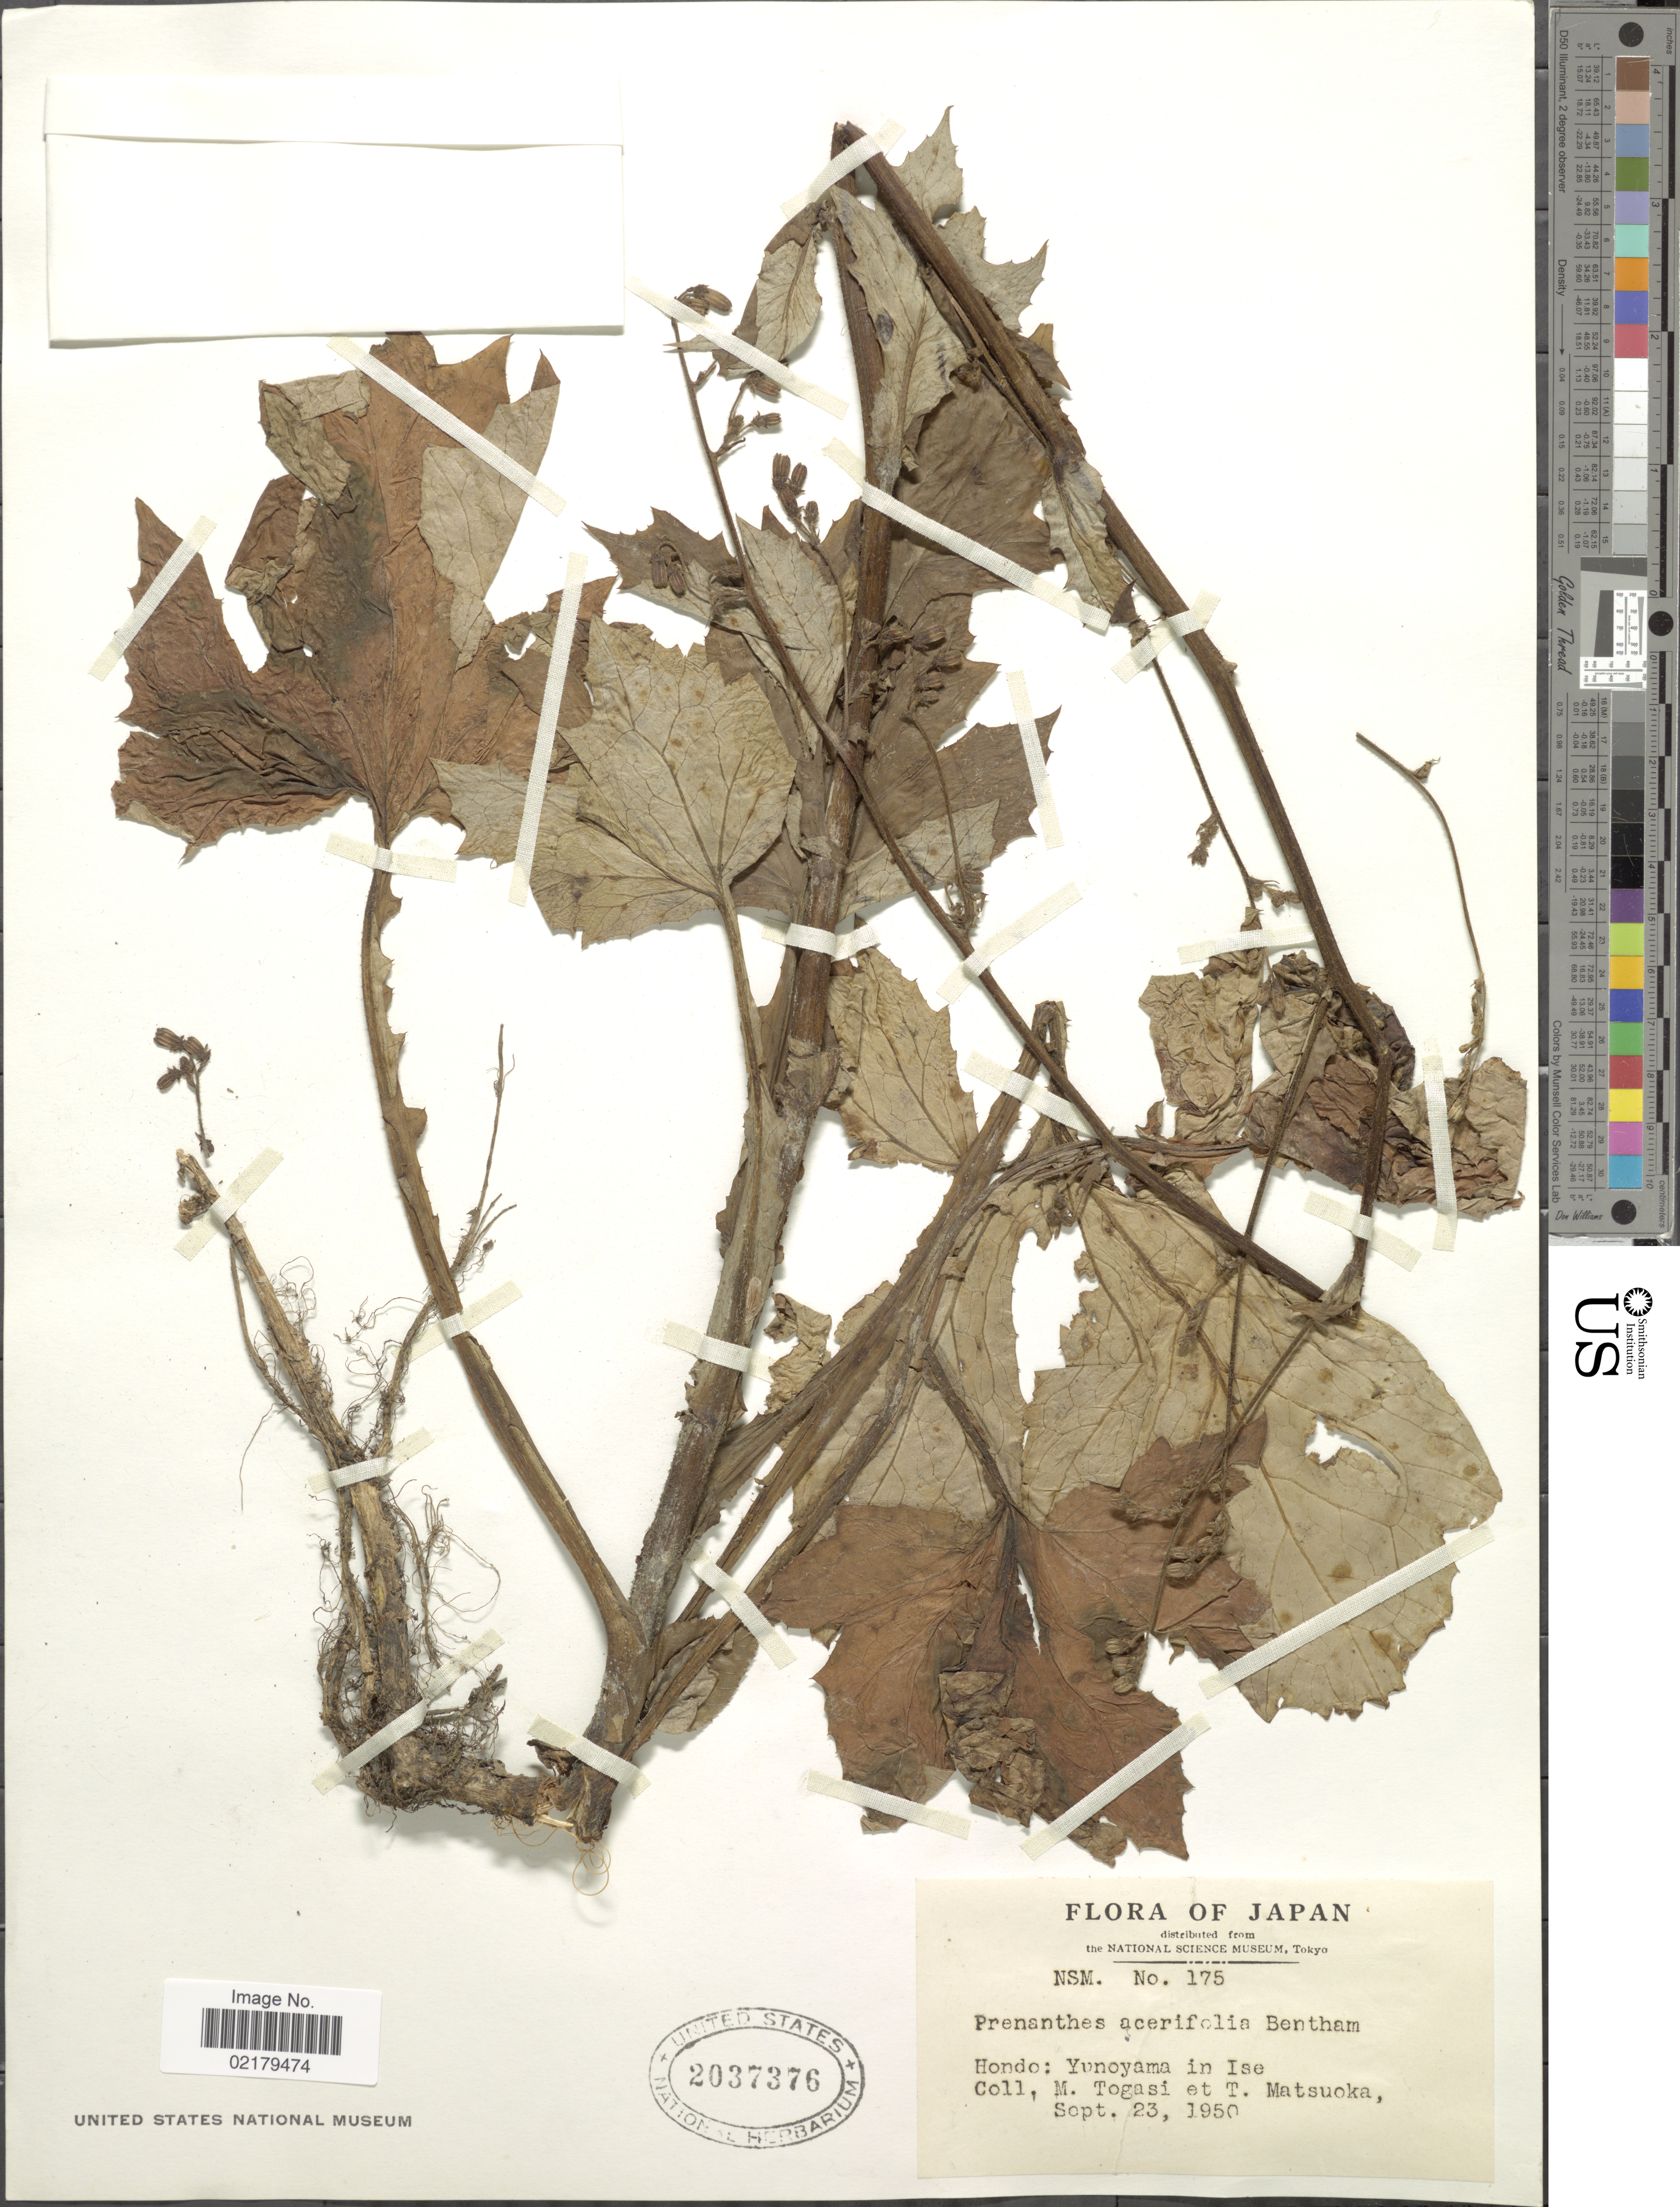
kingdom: Plantae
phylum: Tracheophyta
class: Magnoliopsida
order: Asterales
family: Asteraceae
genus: Nabalus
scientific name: Nabalus acerifolius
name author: Maxim.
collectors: M. Togasi & T. Matsuoka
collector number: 175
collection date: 1950-09-23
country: Japan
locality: Hondo: Yuoyama in Ise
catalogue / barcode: US 2037376